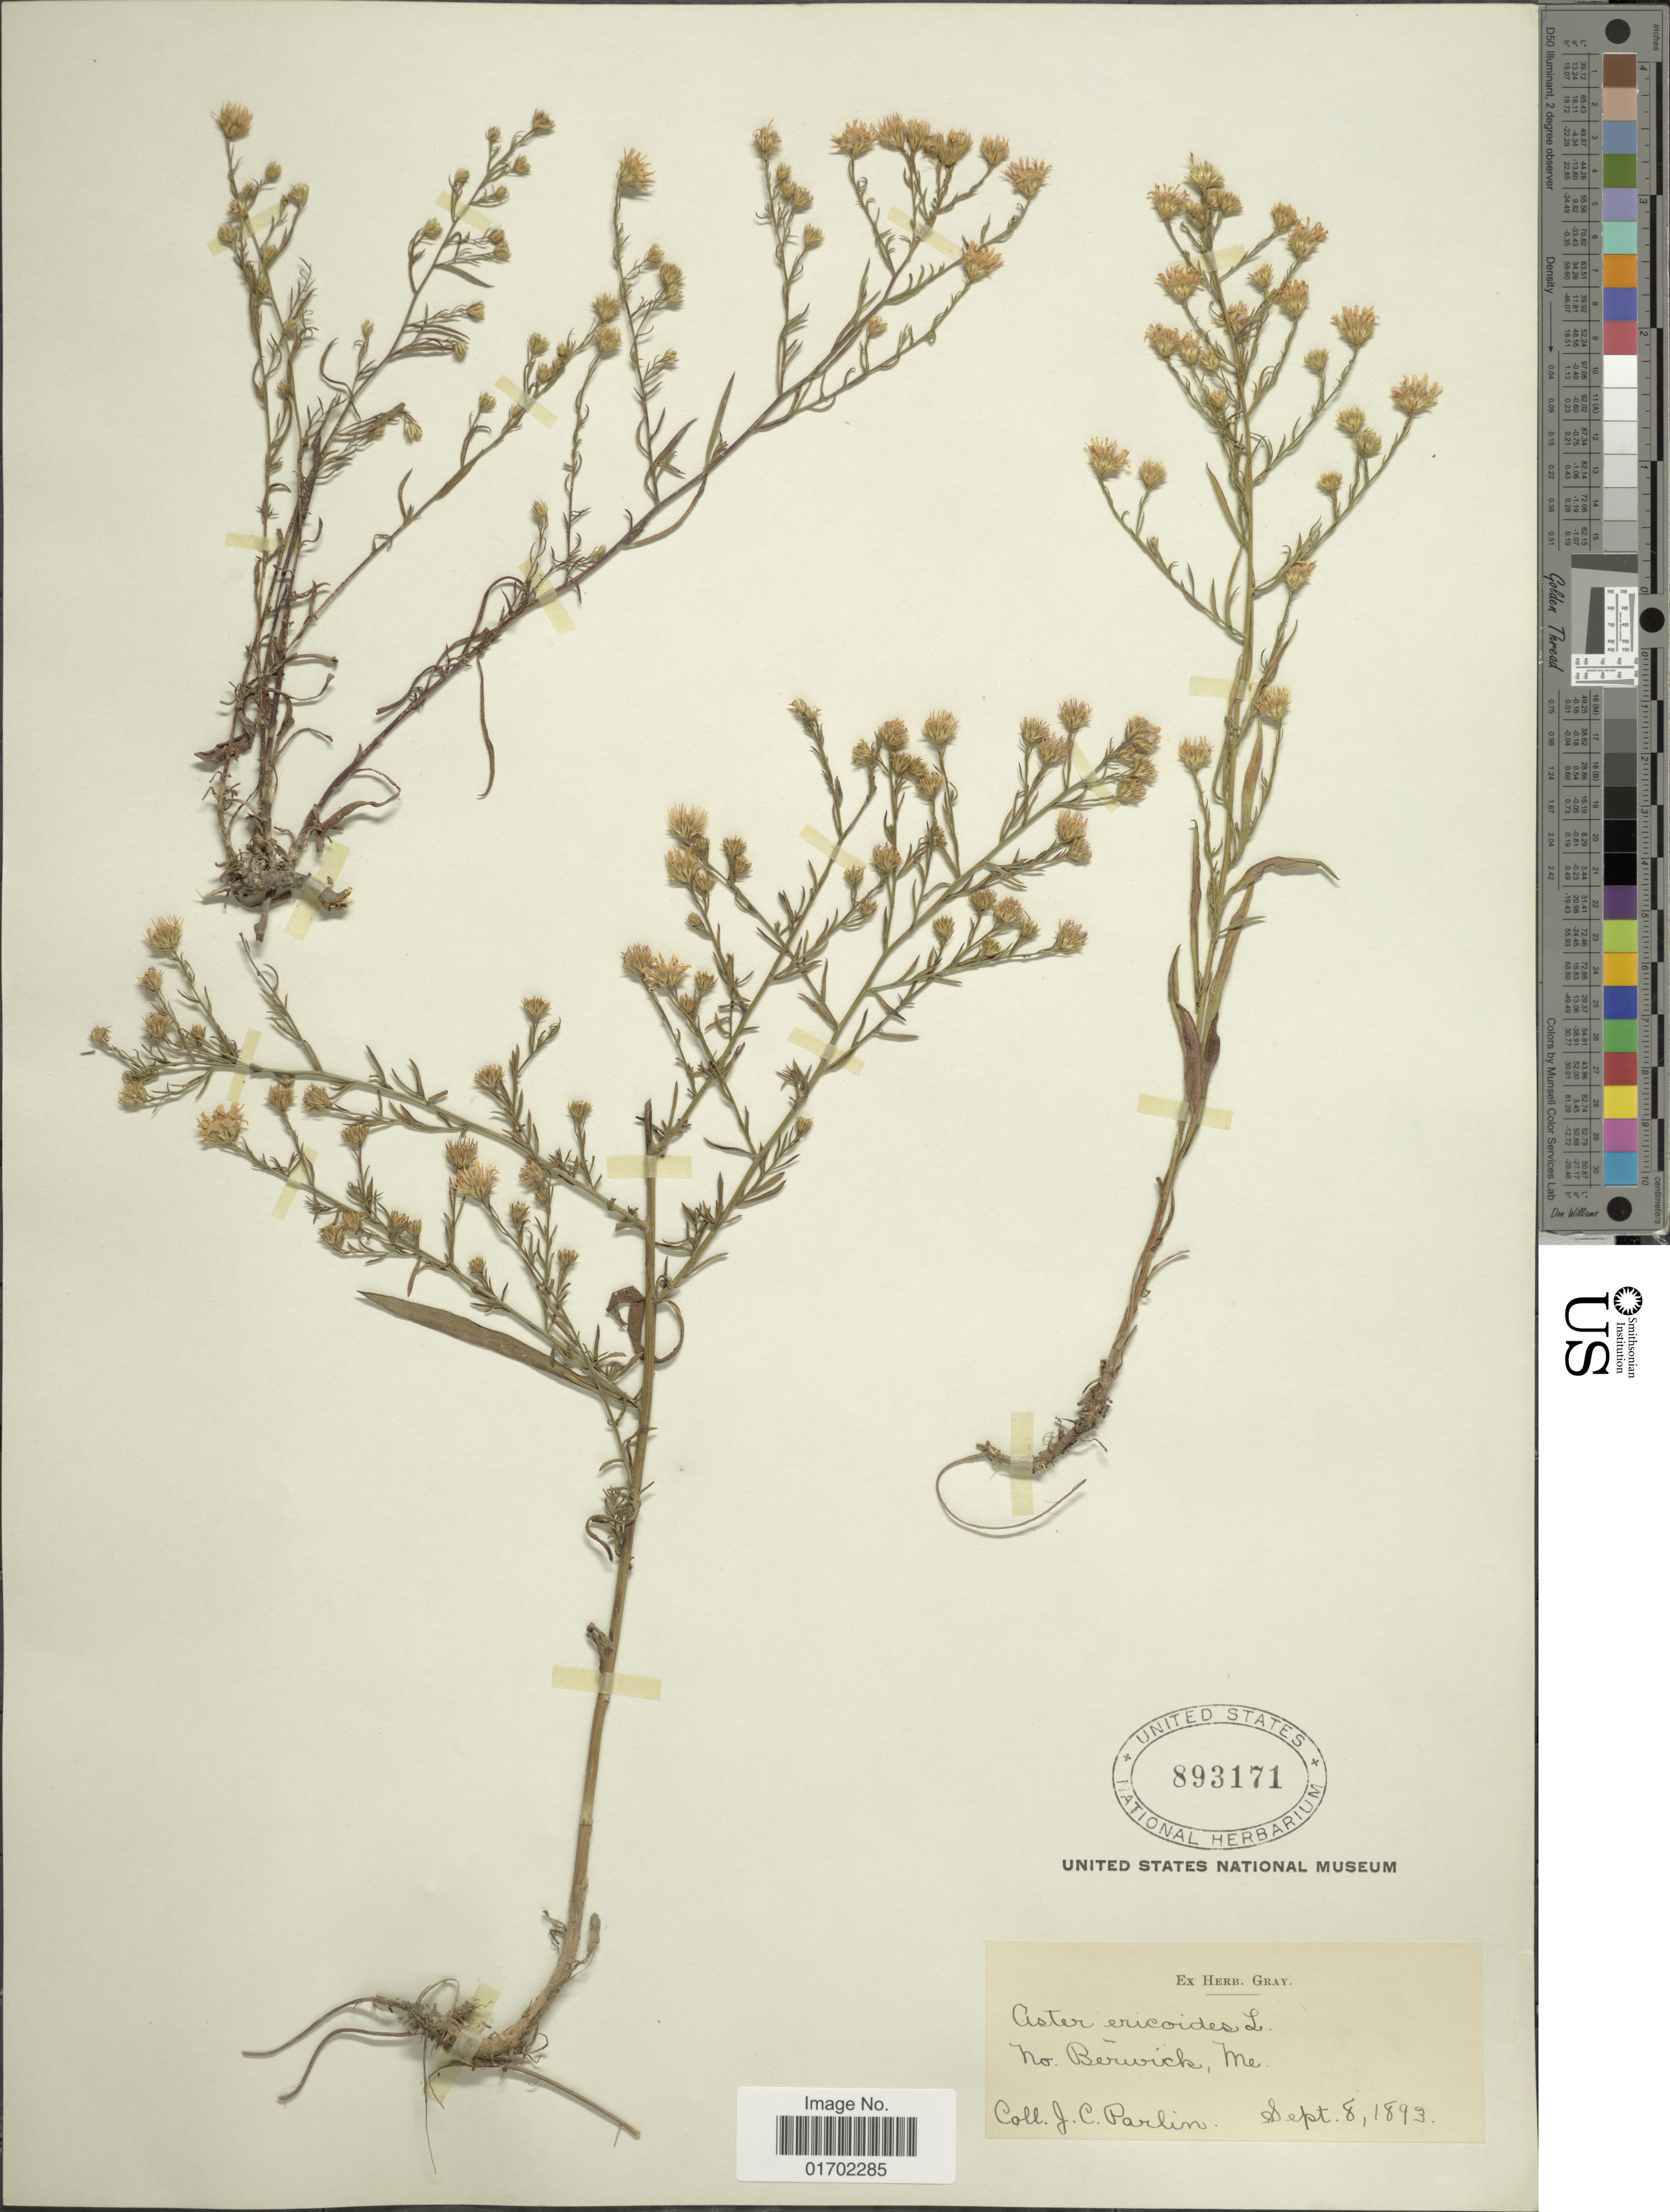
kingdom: Plantae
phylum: Tracheophyta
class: Magnoliopsida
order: Asterales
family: Asteraceae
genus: Symphyotrichum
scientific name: Symphyotrichum pilosum var. pilosum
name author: (Willd.) G.L. Nesom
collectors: J. Parlin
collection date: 1893-09-08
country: United States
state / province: Maine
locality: No. Berwick, Me.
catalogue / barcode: US 893171